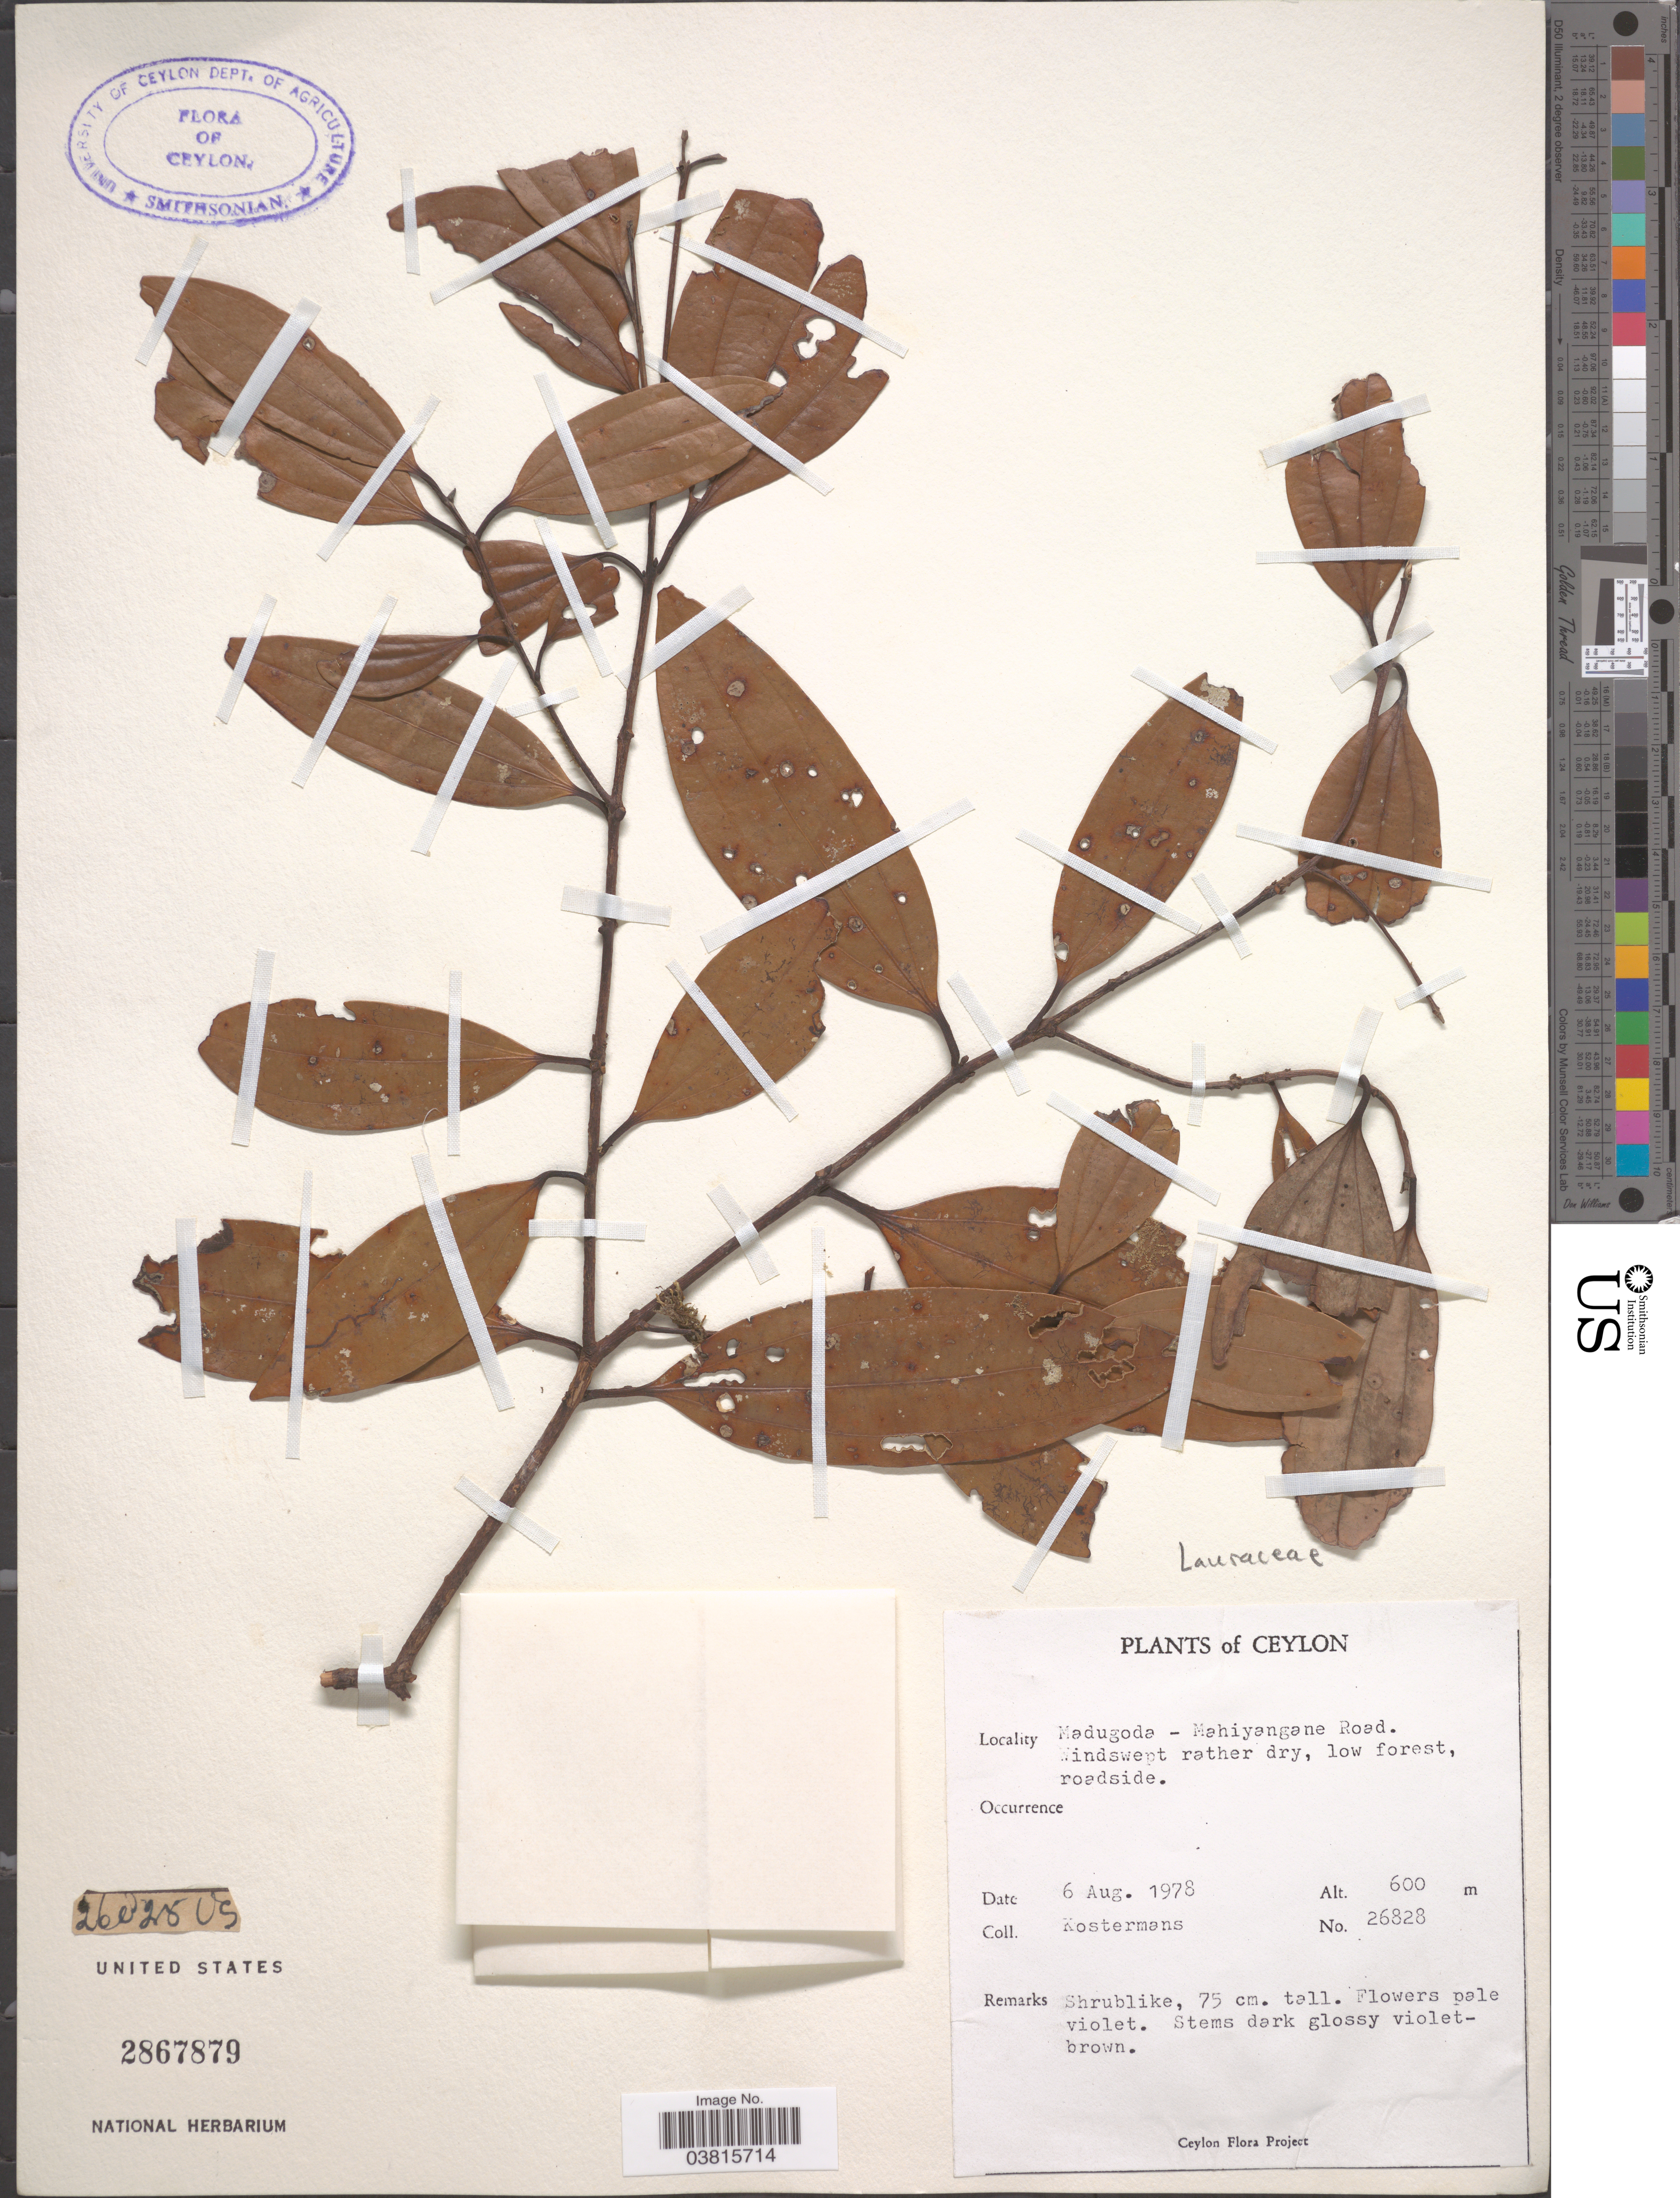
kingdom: Plantae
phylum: Tracheophyta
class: Magnoliopsida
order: Laurales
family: Lauraceae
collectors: Kostermans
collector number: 26828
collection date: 1978-08-06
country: Sri Lanka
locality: Ceylon. Madugoda - Mahiyangane Road. Windswept rather dry, low forest, roadside.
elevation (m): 600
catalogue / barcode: US 2867879